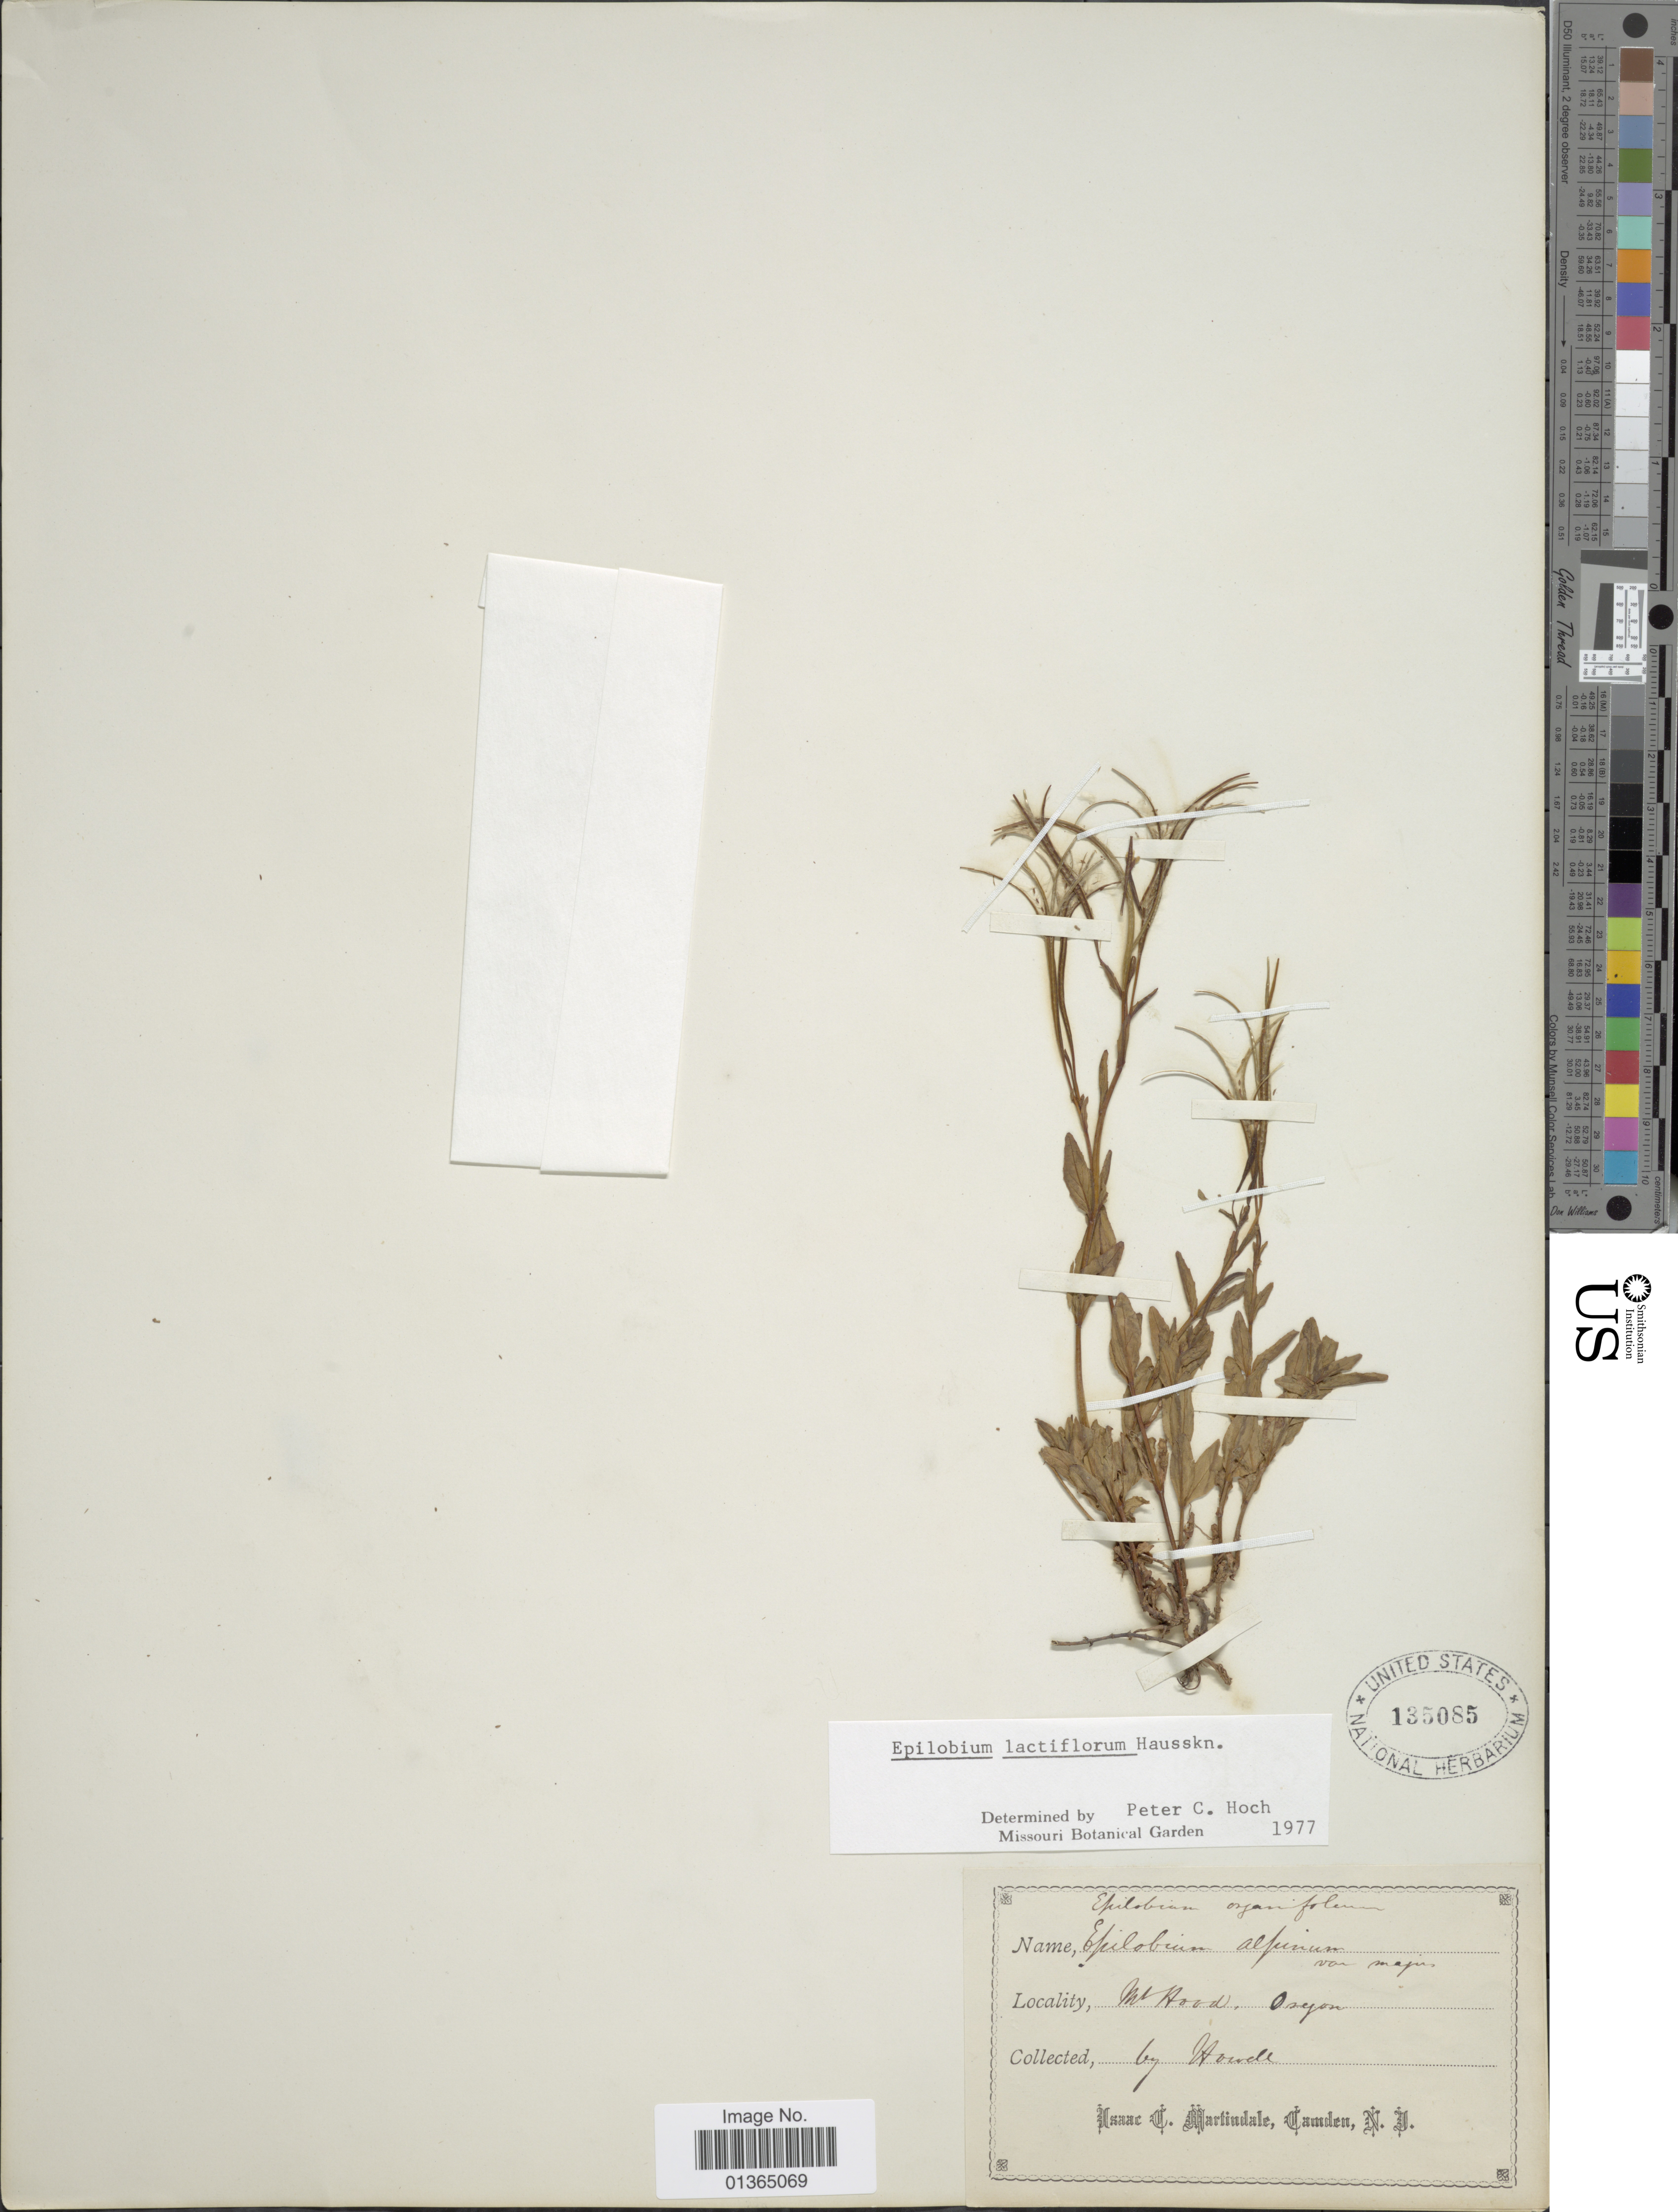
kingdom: Plantae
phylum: Tracheophyta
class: Magnoliopsida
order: Myrtales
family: Onagraceae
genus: Epilobium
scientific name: Epilobium lactiflorum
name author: Hausskn.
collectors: Howell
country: United States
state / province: Oregon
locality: Mt. Hood.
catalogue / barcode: US 135085